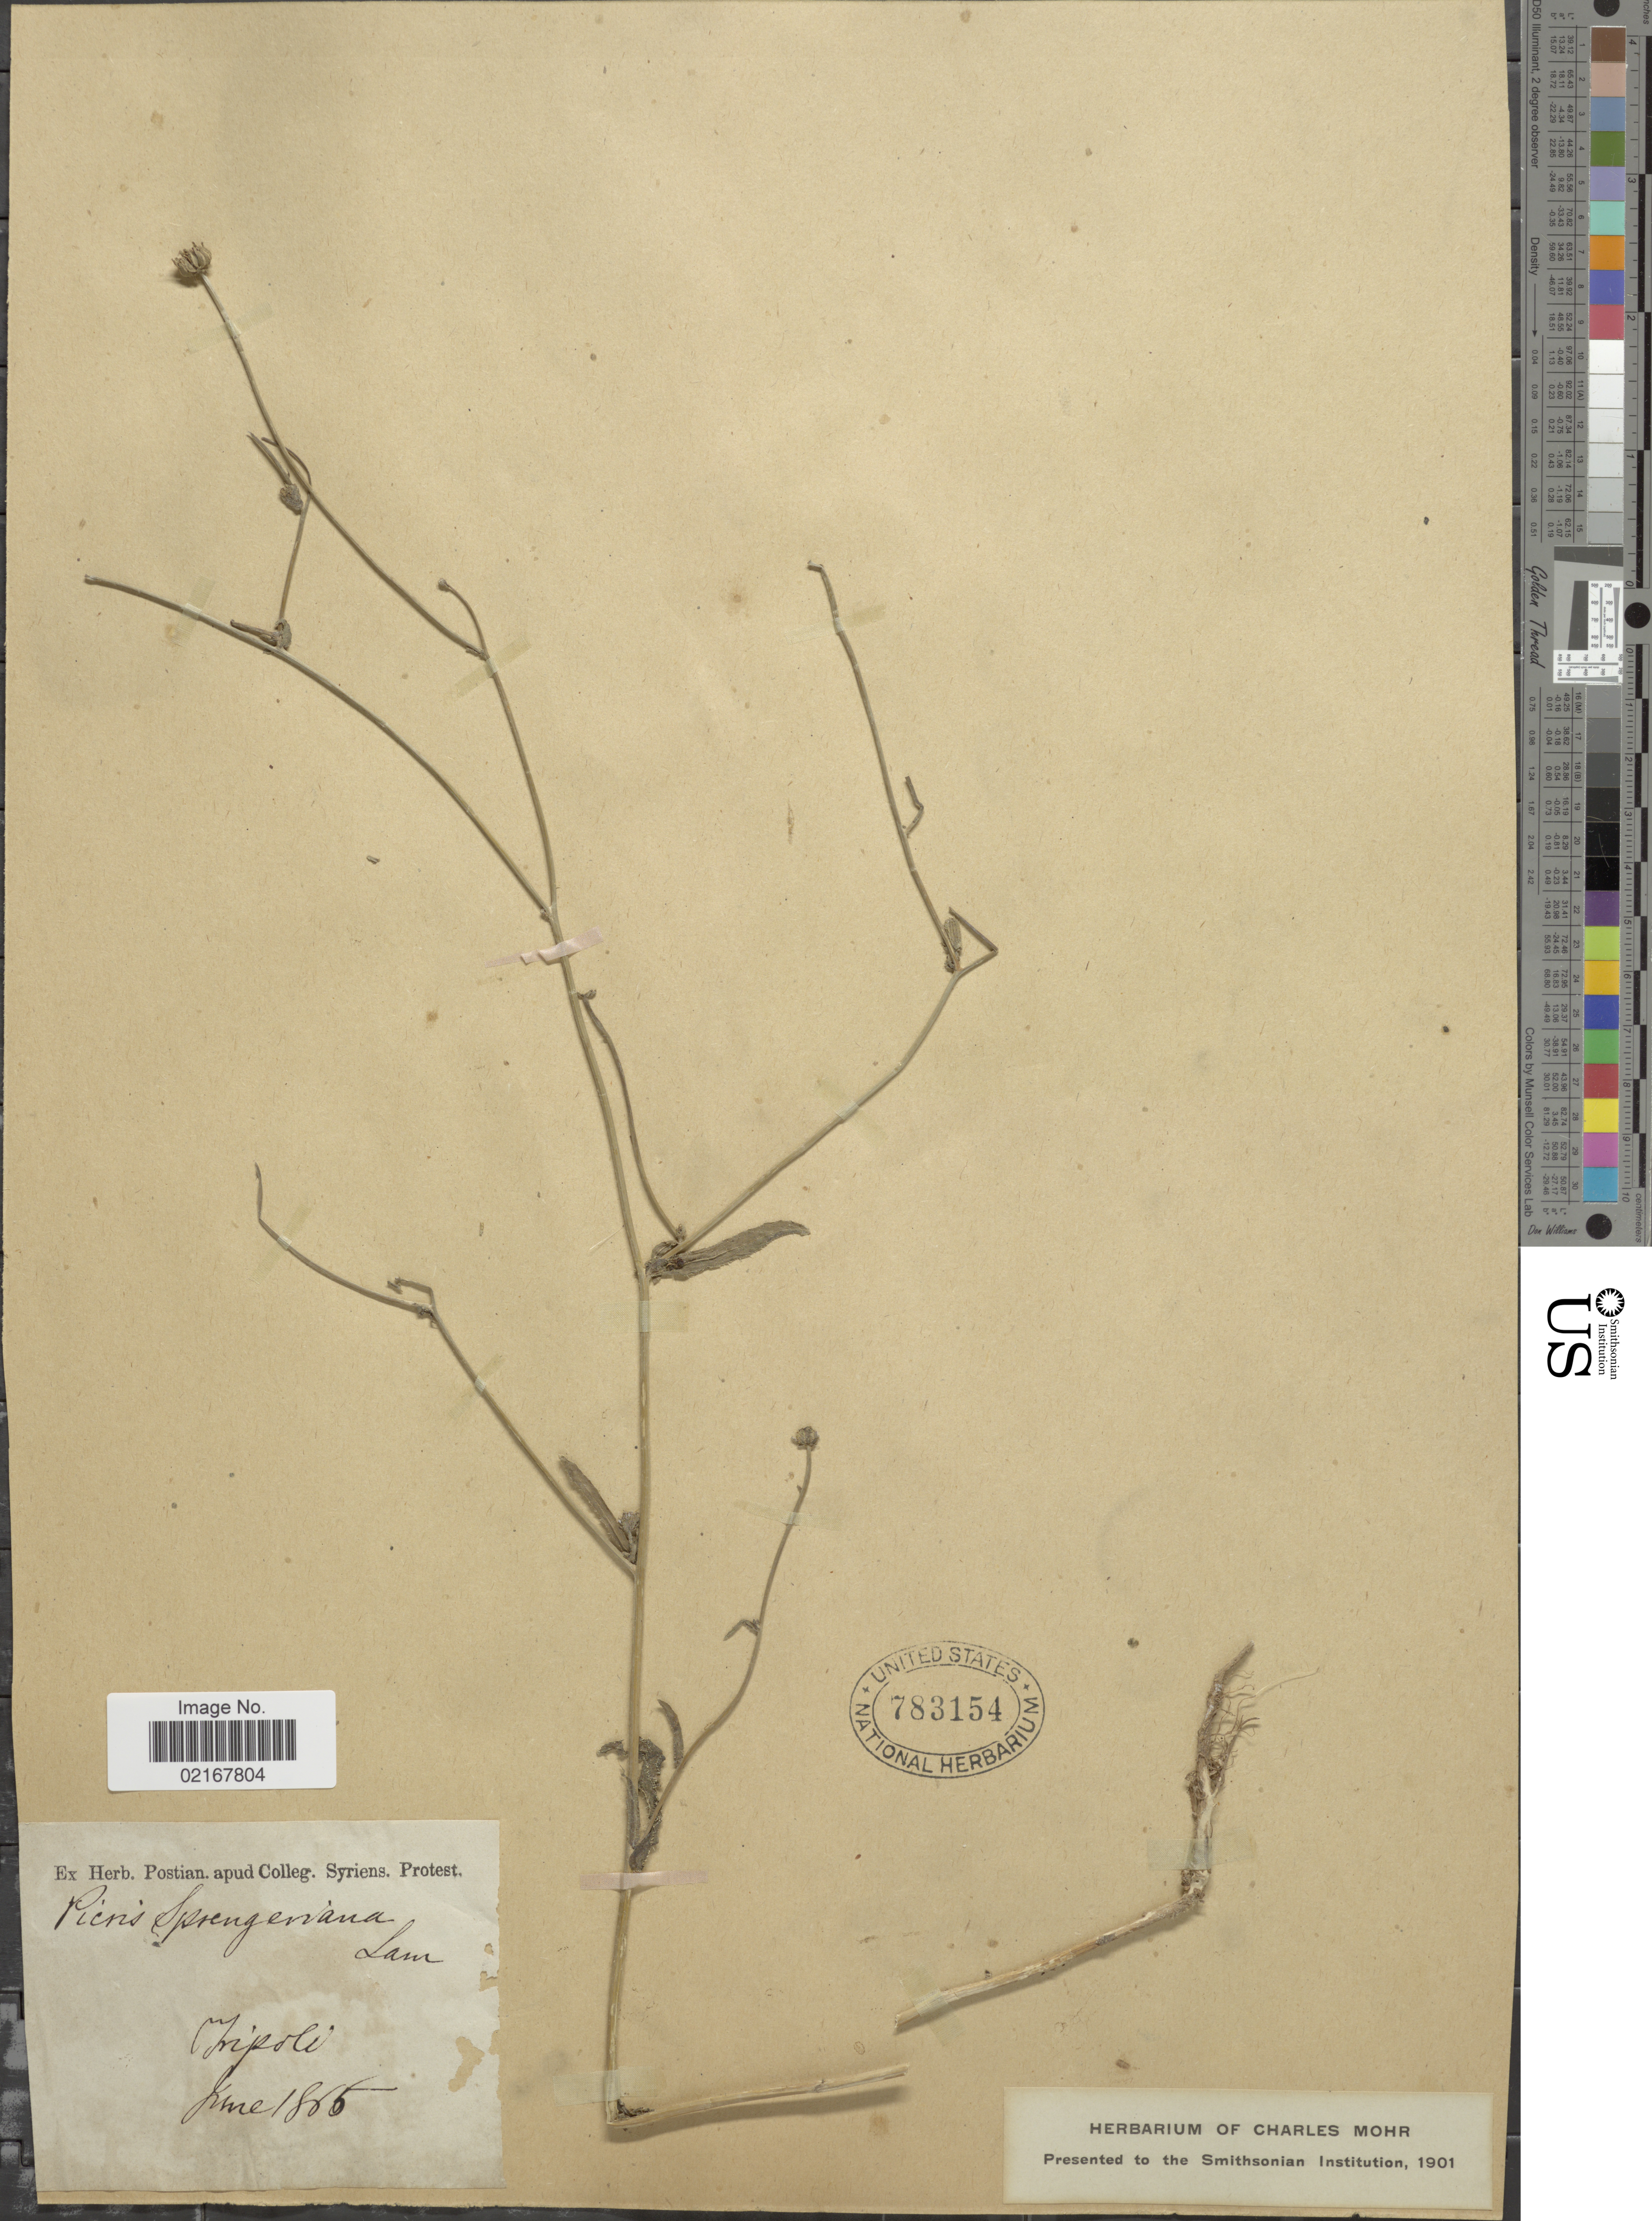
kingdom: Plantae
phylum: Tracheophyta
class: Magnoliopsida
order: Asterales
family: Asteraceae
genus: Crepis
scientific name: Crepis sprengeriana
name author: (L.) All.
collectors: ex herb. Postian. apud Colleg. Syriens. Protest. USE "Fannie P. A. Shepard" (10308853) AS PRIMARY COLLECTOR INSTEAD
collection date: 1865-06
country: Lebanon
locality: Tripoli [Syria, now in Lebanon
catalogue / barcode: US 783154